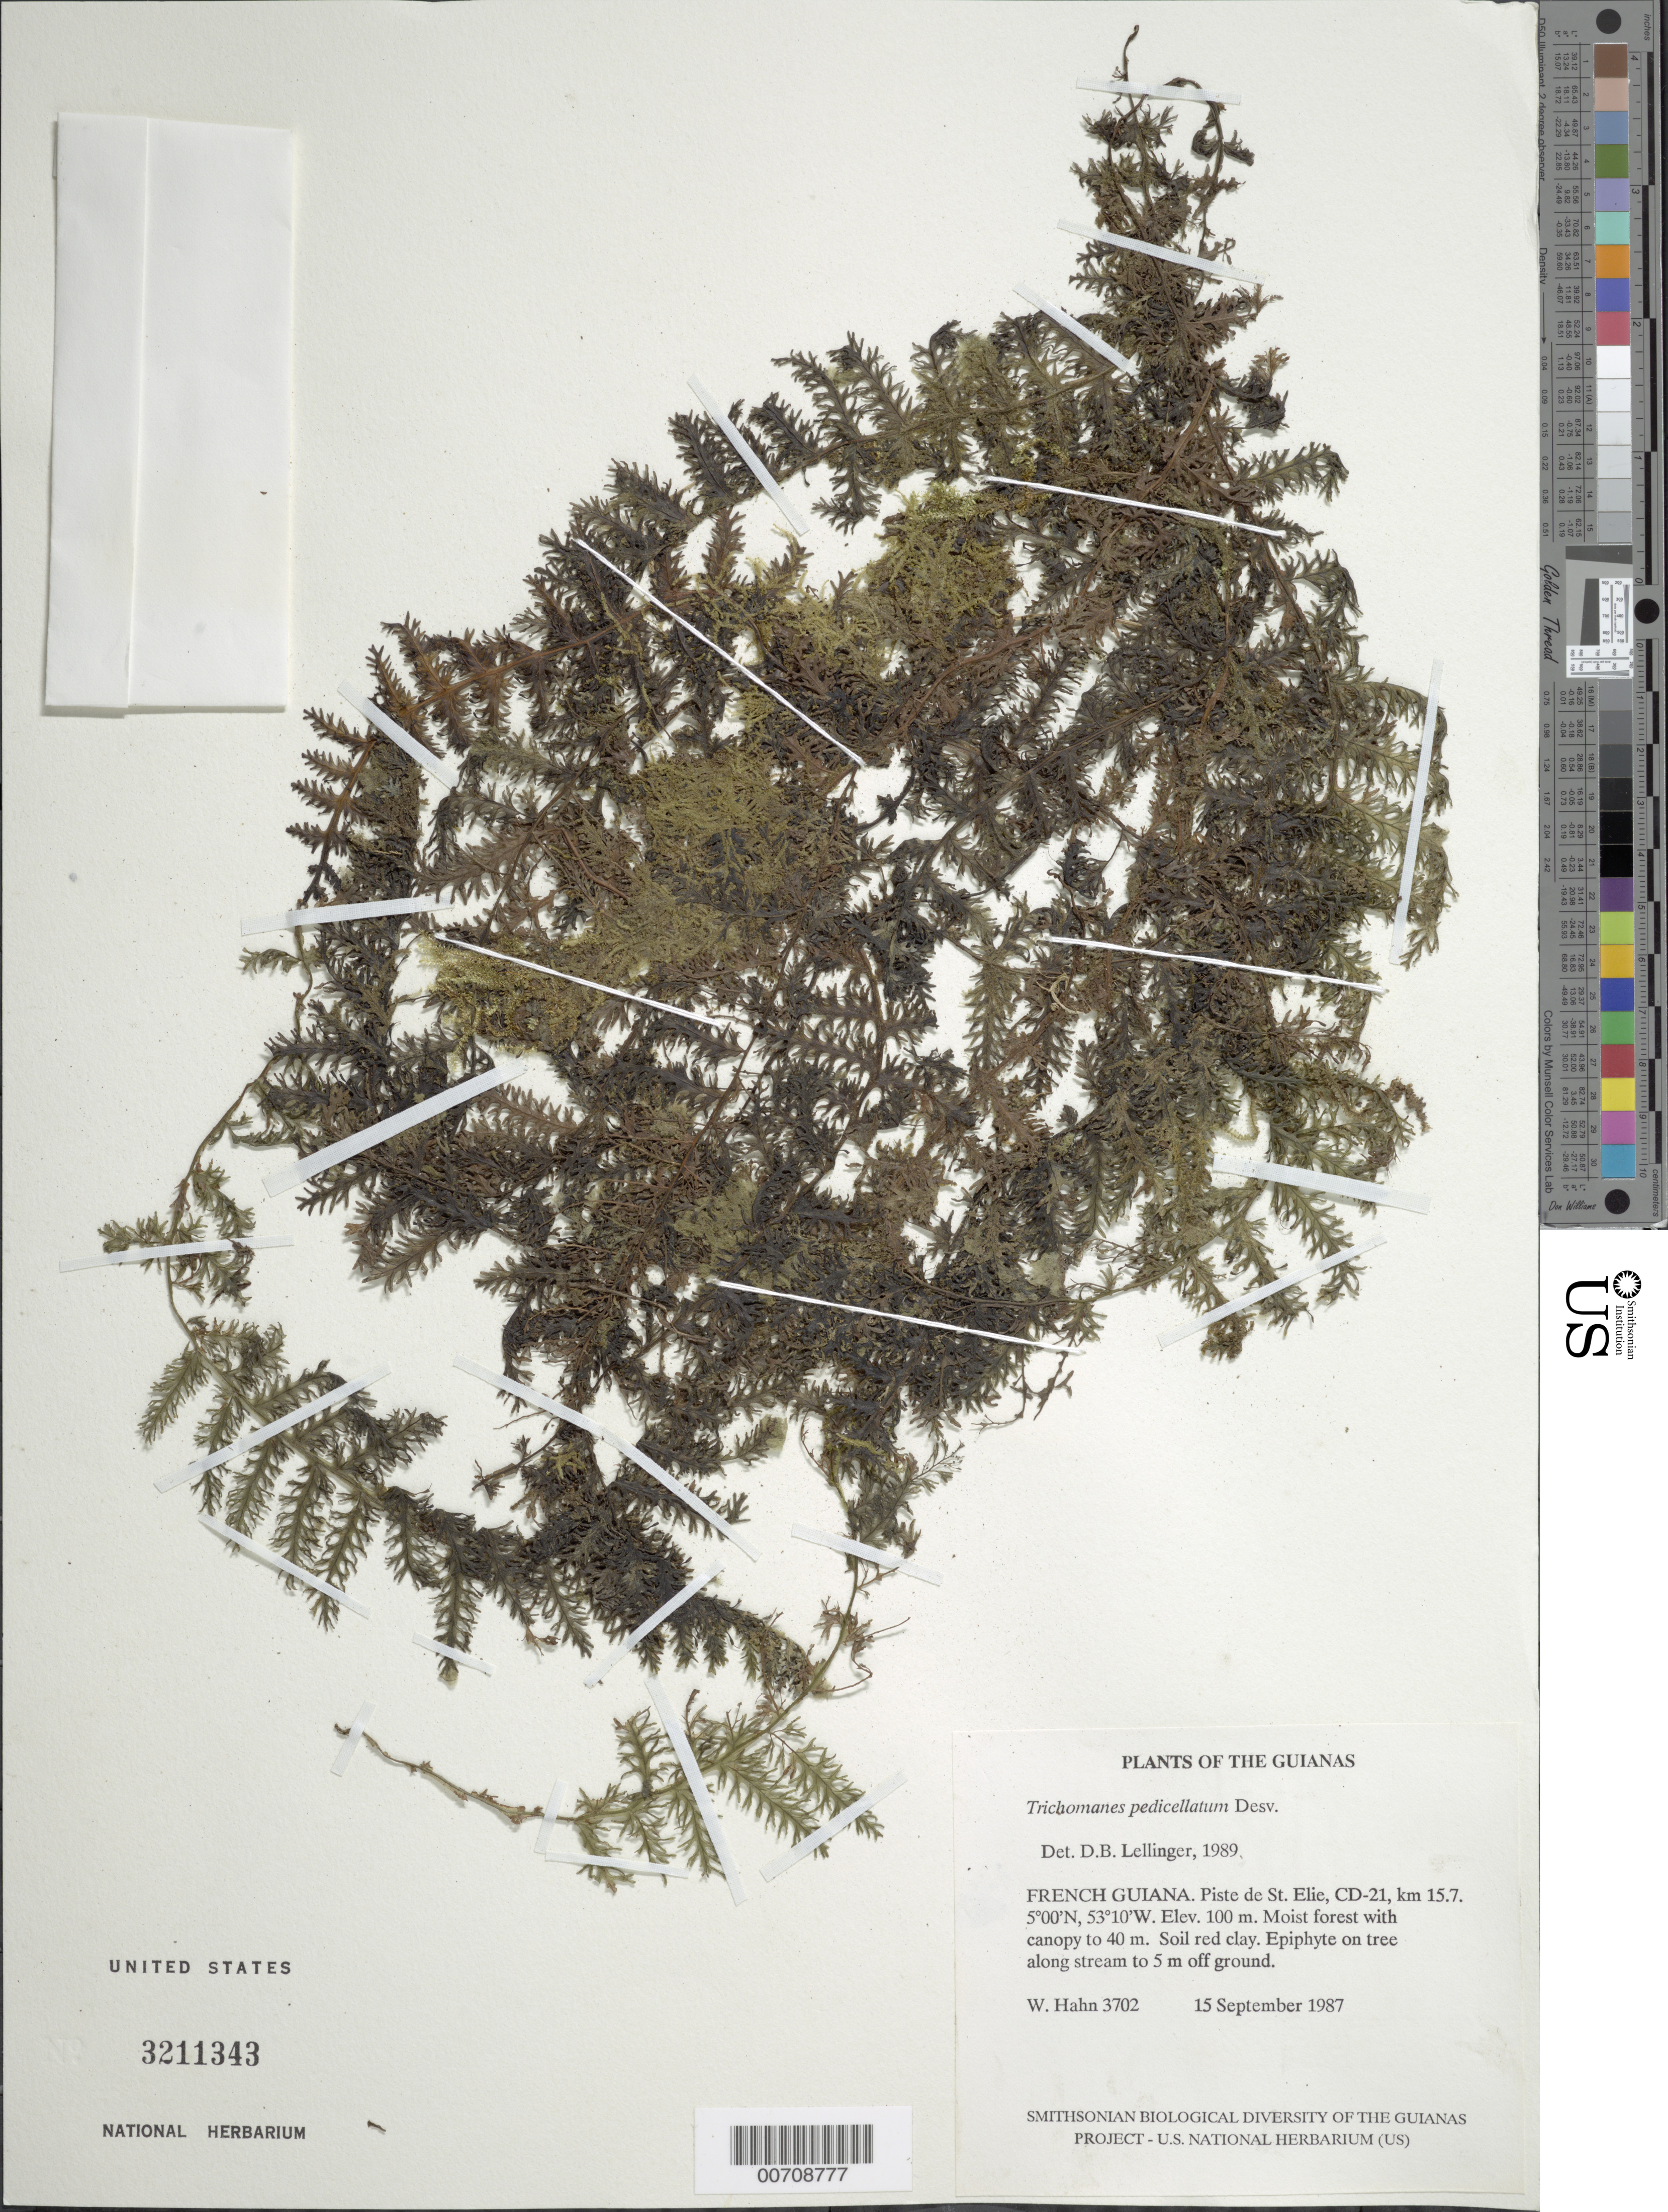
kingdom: Plantae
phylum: Tracheophyta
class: Polypodiopsida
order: Hymenophyllales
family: Hymenophyllaceae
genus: Trichomanes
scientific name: Trichomanes pedicellatum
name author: Desv.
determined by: Lellinger, David B., (BOT), Smithsonian Institution - National Museum of Natural History (UNITED STATES)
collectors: W. Hahn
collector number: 3702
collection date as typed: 15 September 1987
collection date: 1987-09-15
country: French Guiana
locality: Piste de St. Elie, CD-21, km 15.7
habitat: Moist forest with canopy to 40 m. Soil red clay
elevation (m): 100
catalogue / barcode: US 3211343